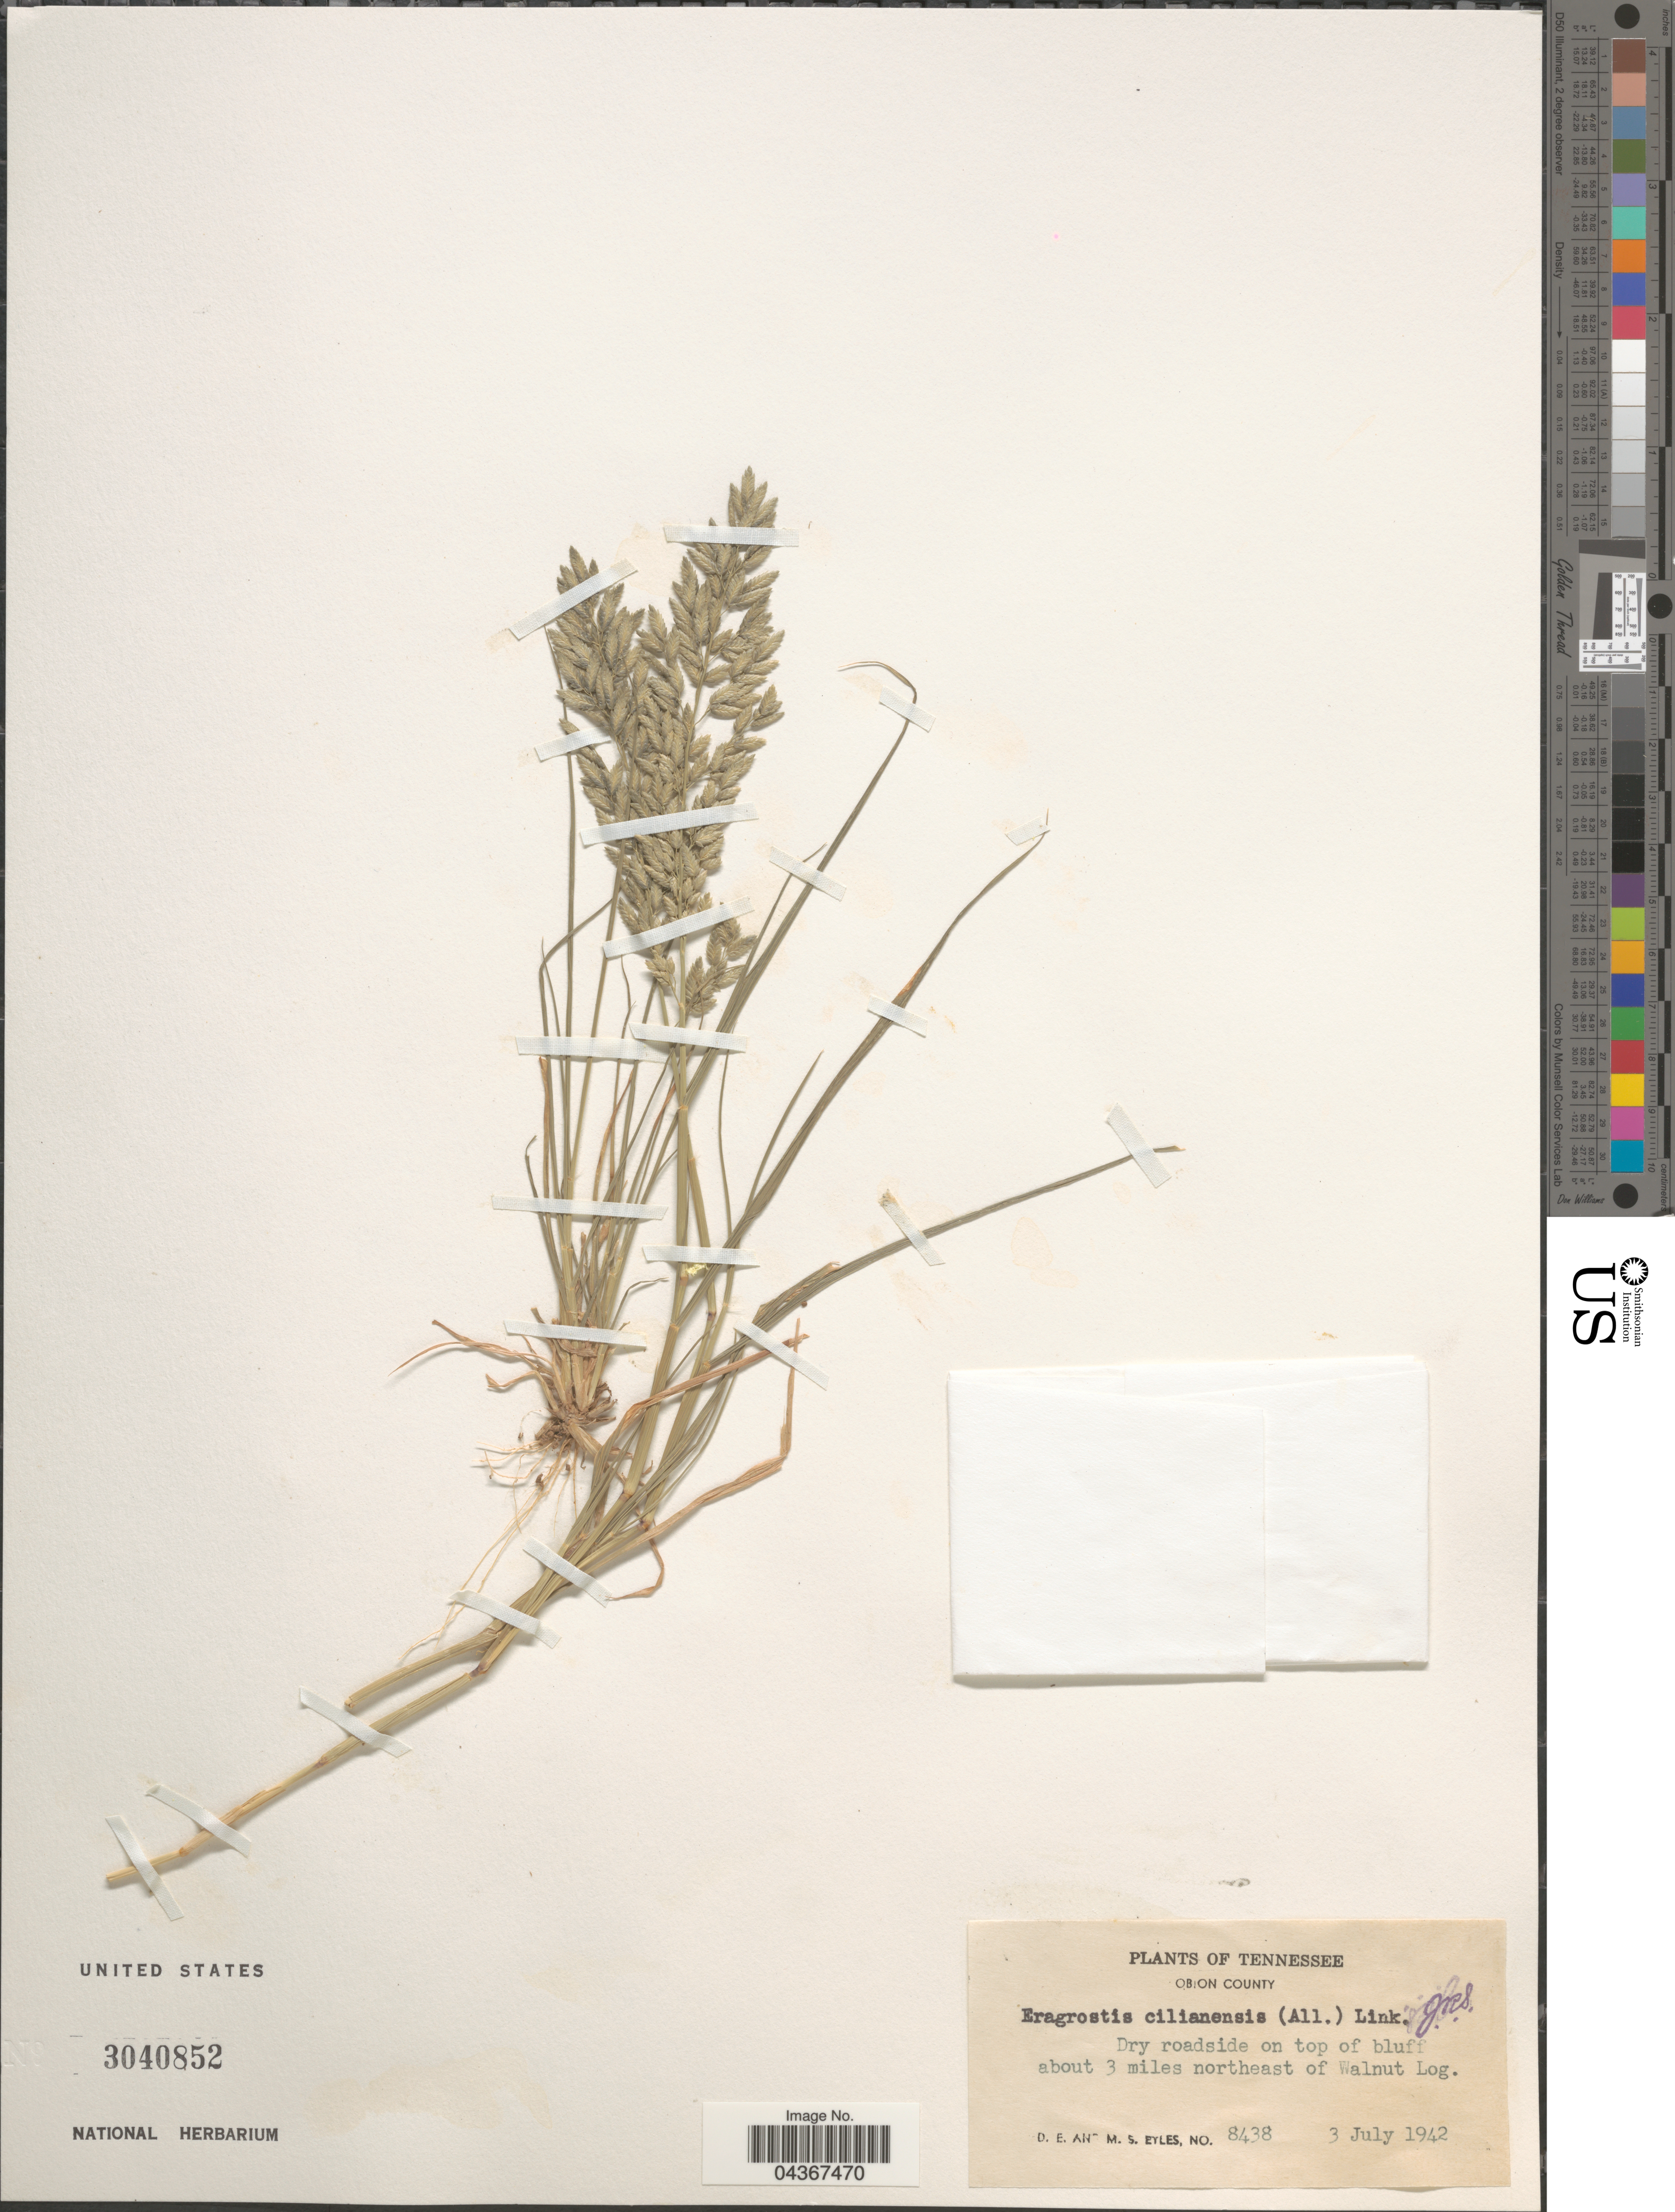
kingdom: Plantae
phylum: Tracheophyta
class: Liliopsida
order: Poales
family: Poaceae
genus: Eragrostis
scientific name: Eragrostis cilianensis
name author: (Bellardi) Vignolo ex Janch.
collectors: D. Eyles & M. Eyles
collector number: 8438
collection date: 1942-07-03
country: United States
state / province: Tennessee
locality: Obion County. Dry roadside on top of bluff about 3 miles northeast of Walnut Log.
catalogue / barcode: US 3040852